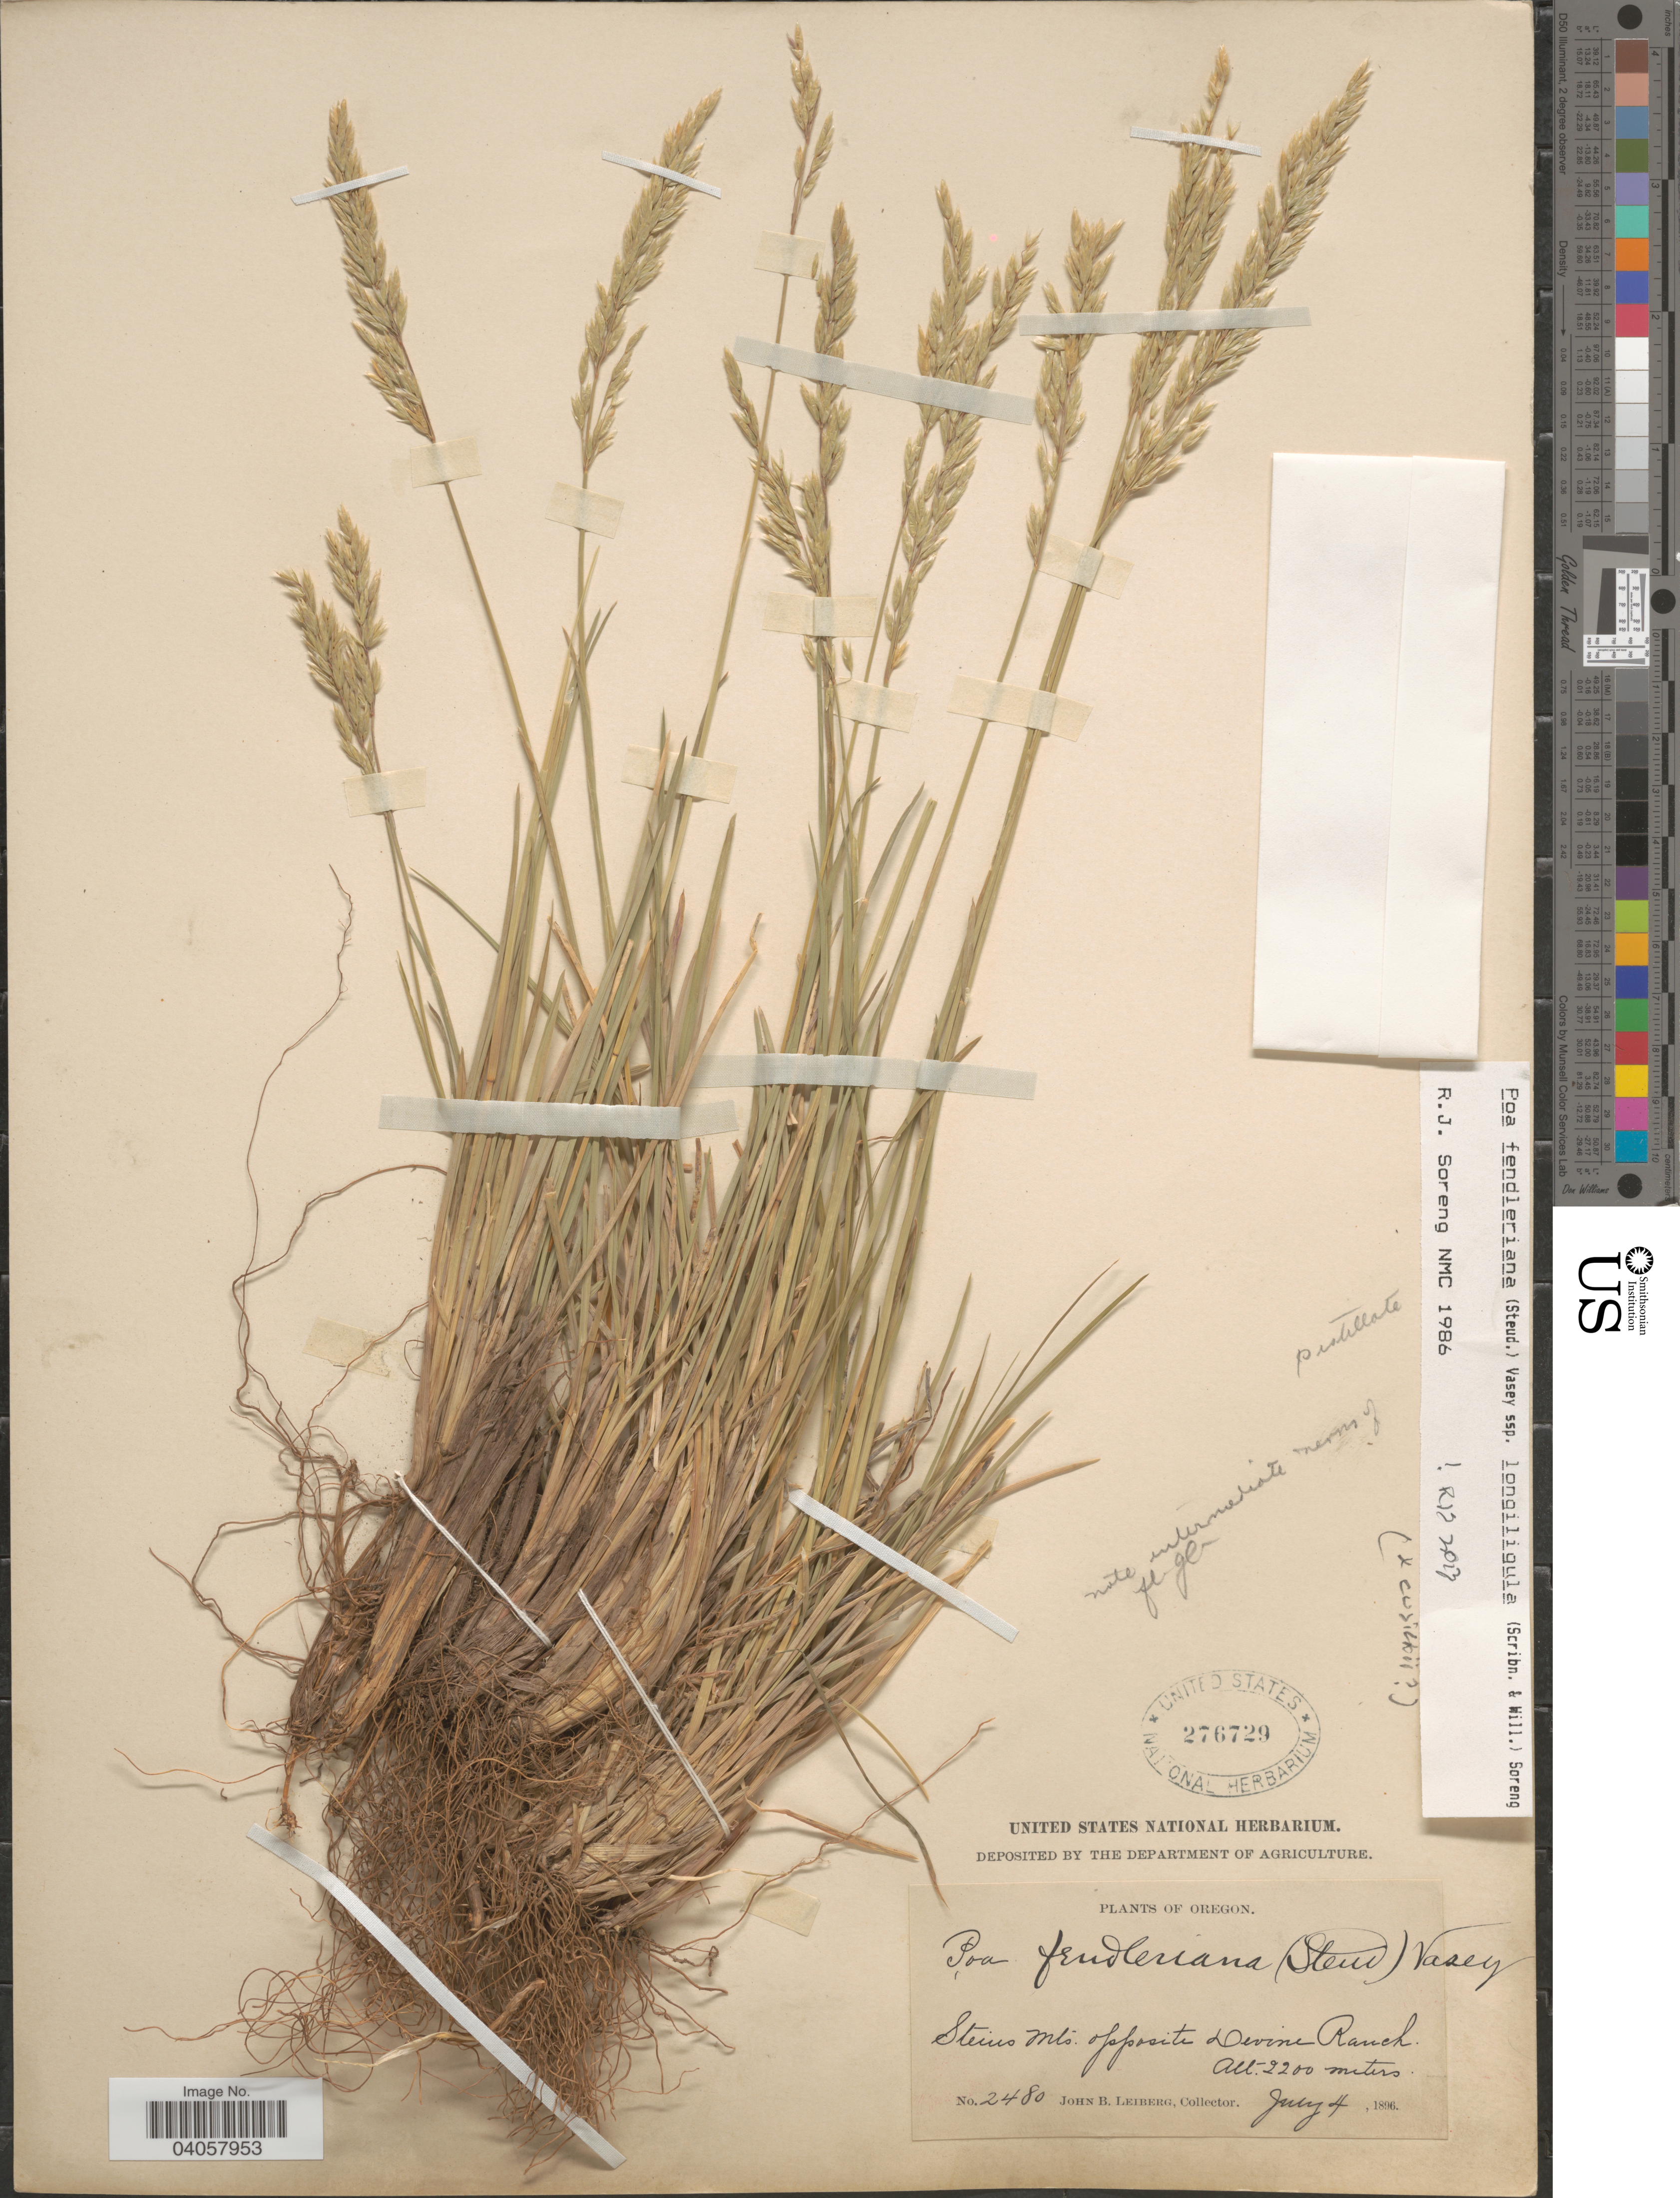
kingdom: Plantae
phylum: Tracheophyta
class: Liliopsida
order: Poales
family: Poaceae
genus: Poa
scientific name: Poa fendleriana subsp. longiligula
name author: (Scribn. & T.A. Williams) Soreng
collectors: J. B. Leiberg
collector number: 2480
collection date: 1896-07-04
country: United States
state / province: Oregon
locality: Steins Mts. opposite Devine Ranch.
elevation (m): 2200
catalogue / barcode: US 276729